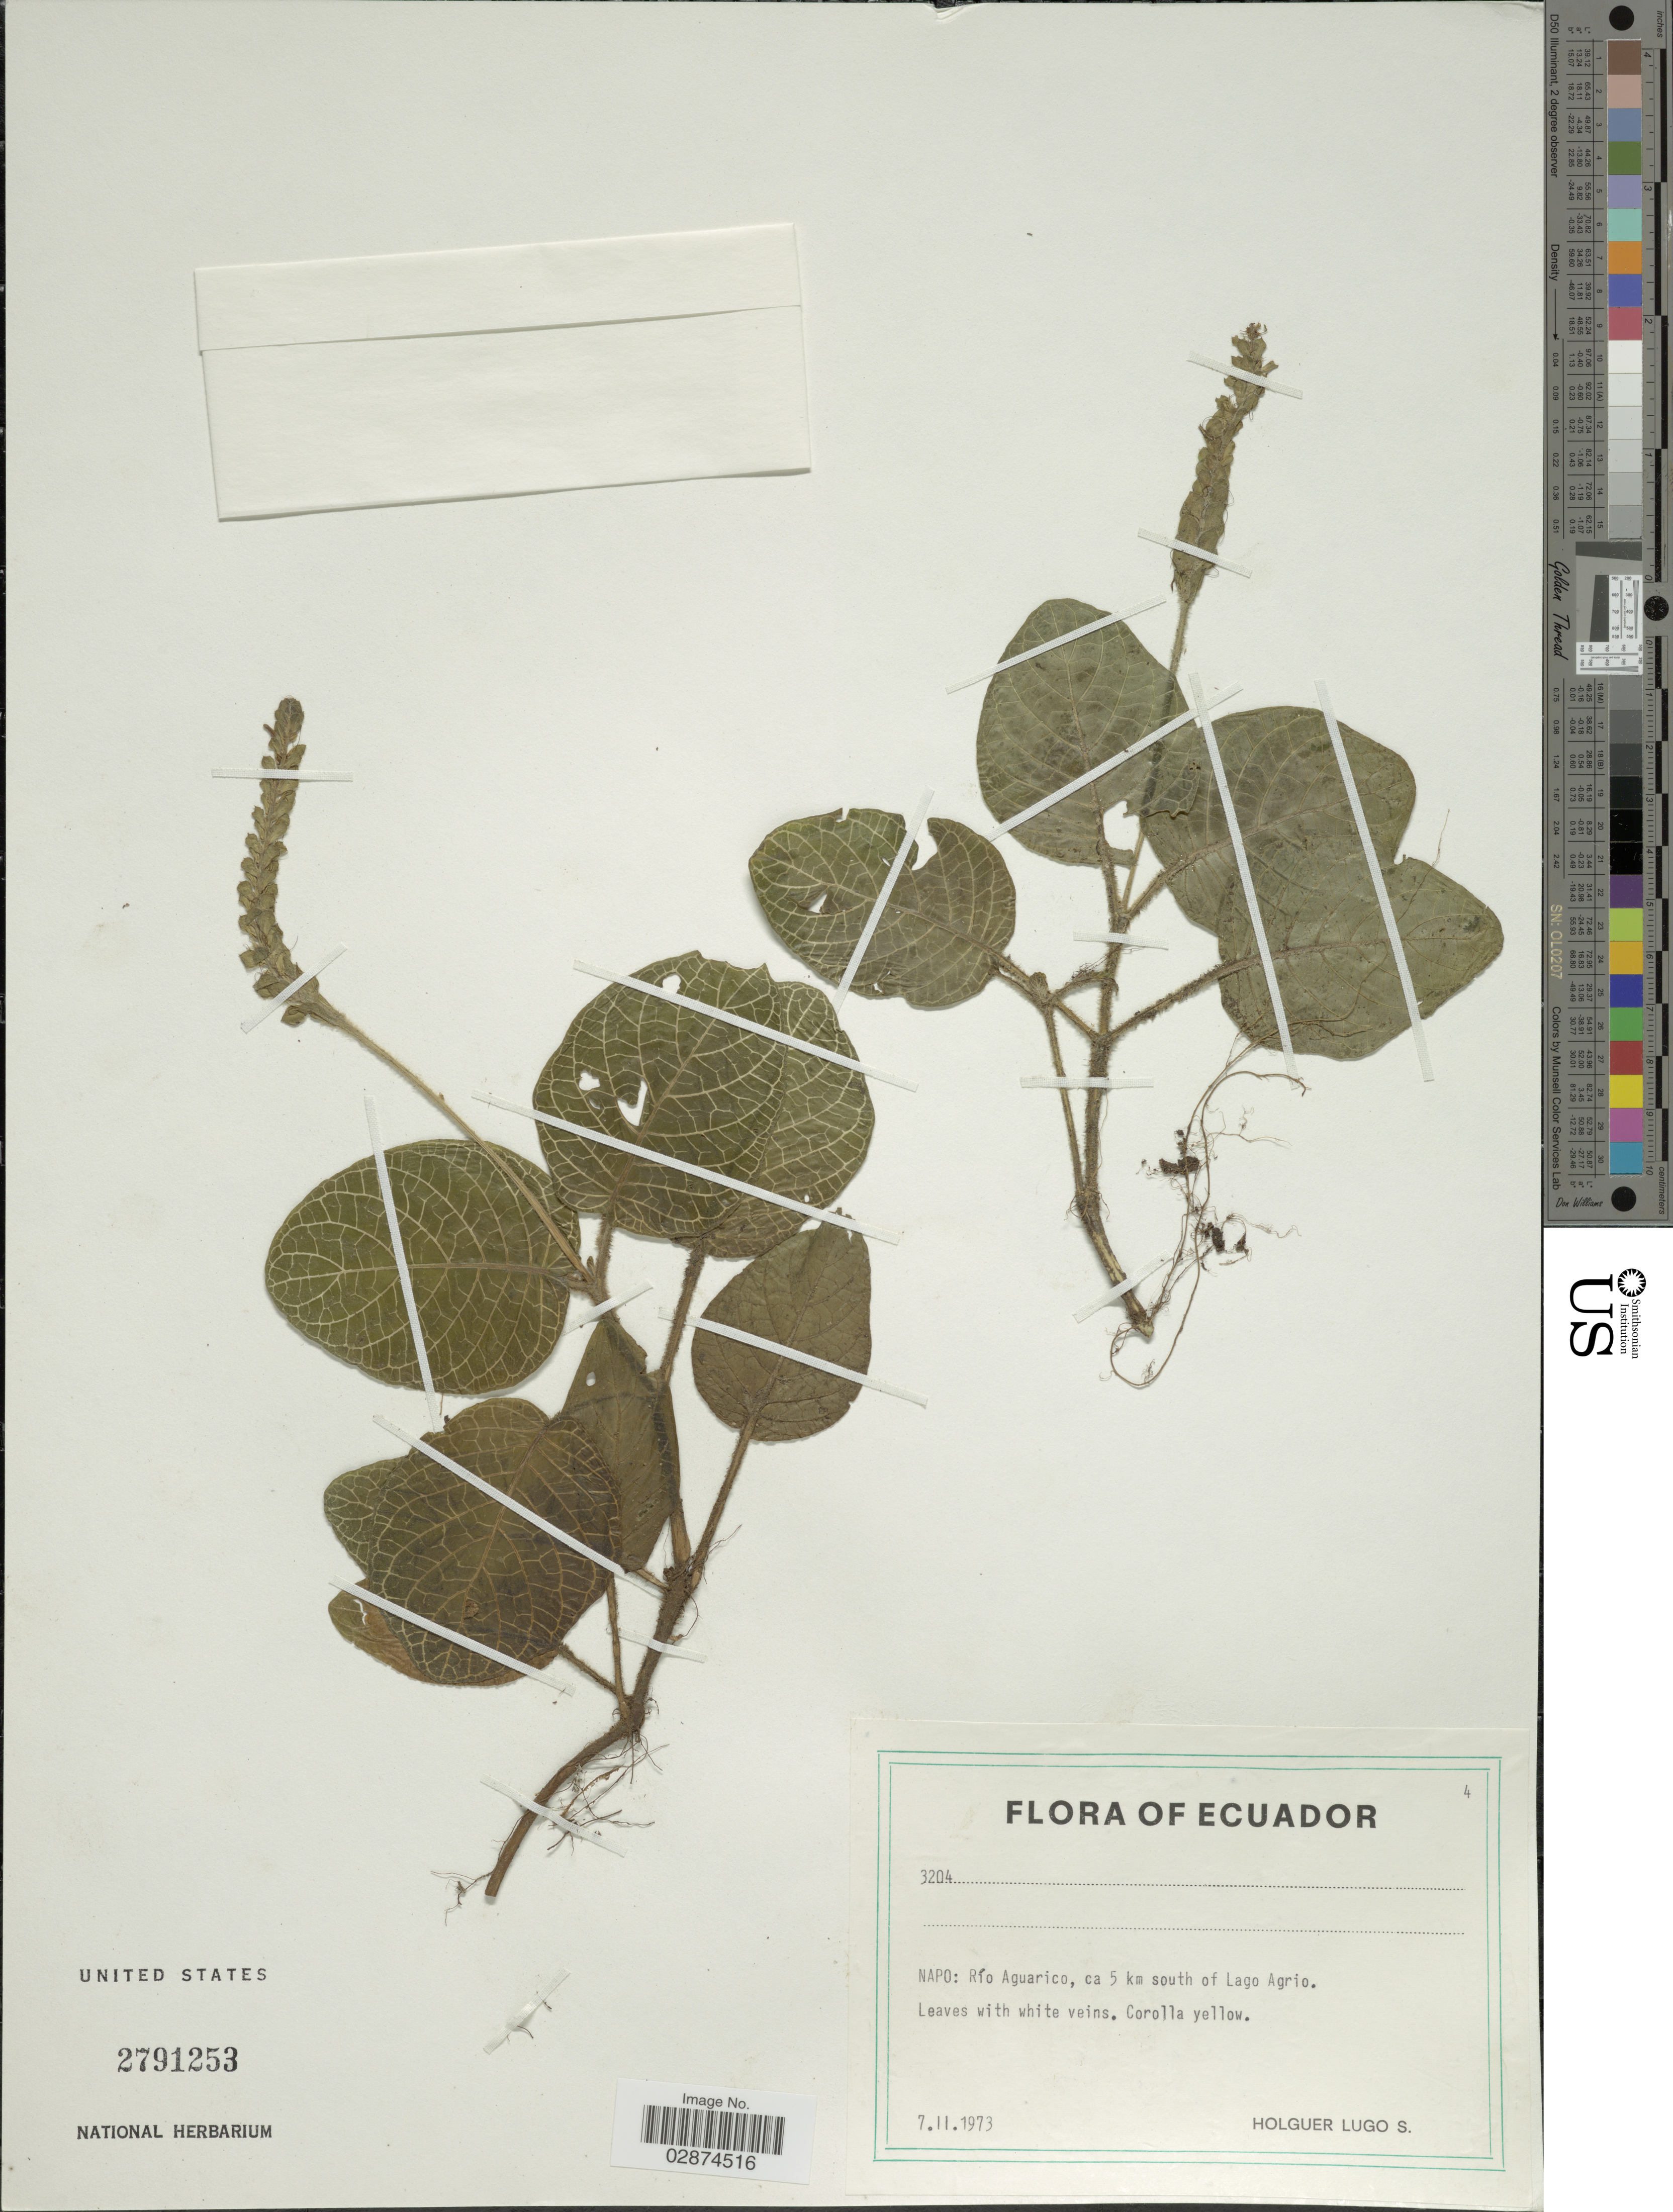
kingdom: Plantae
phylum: Tracheophyta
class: Magnoliopsida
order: Lamiales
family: Acanthaceae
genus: Fittonia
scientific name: Fittonia albivenis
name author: (Lindl. ex Veitch) Brummitt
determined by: Strong, Mark T., (BOT), Smithsonian Institution - National Museum of Natural History (UNITED STATES)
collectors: H. Lugo S.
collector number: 3204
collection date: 1973-02-07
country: Ecuador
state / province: Napo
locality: Río Aguarico, ca 5 km south of Lago Agrio.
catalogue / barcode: US 2791253